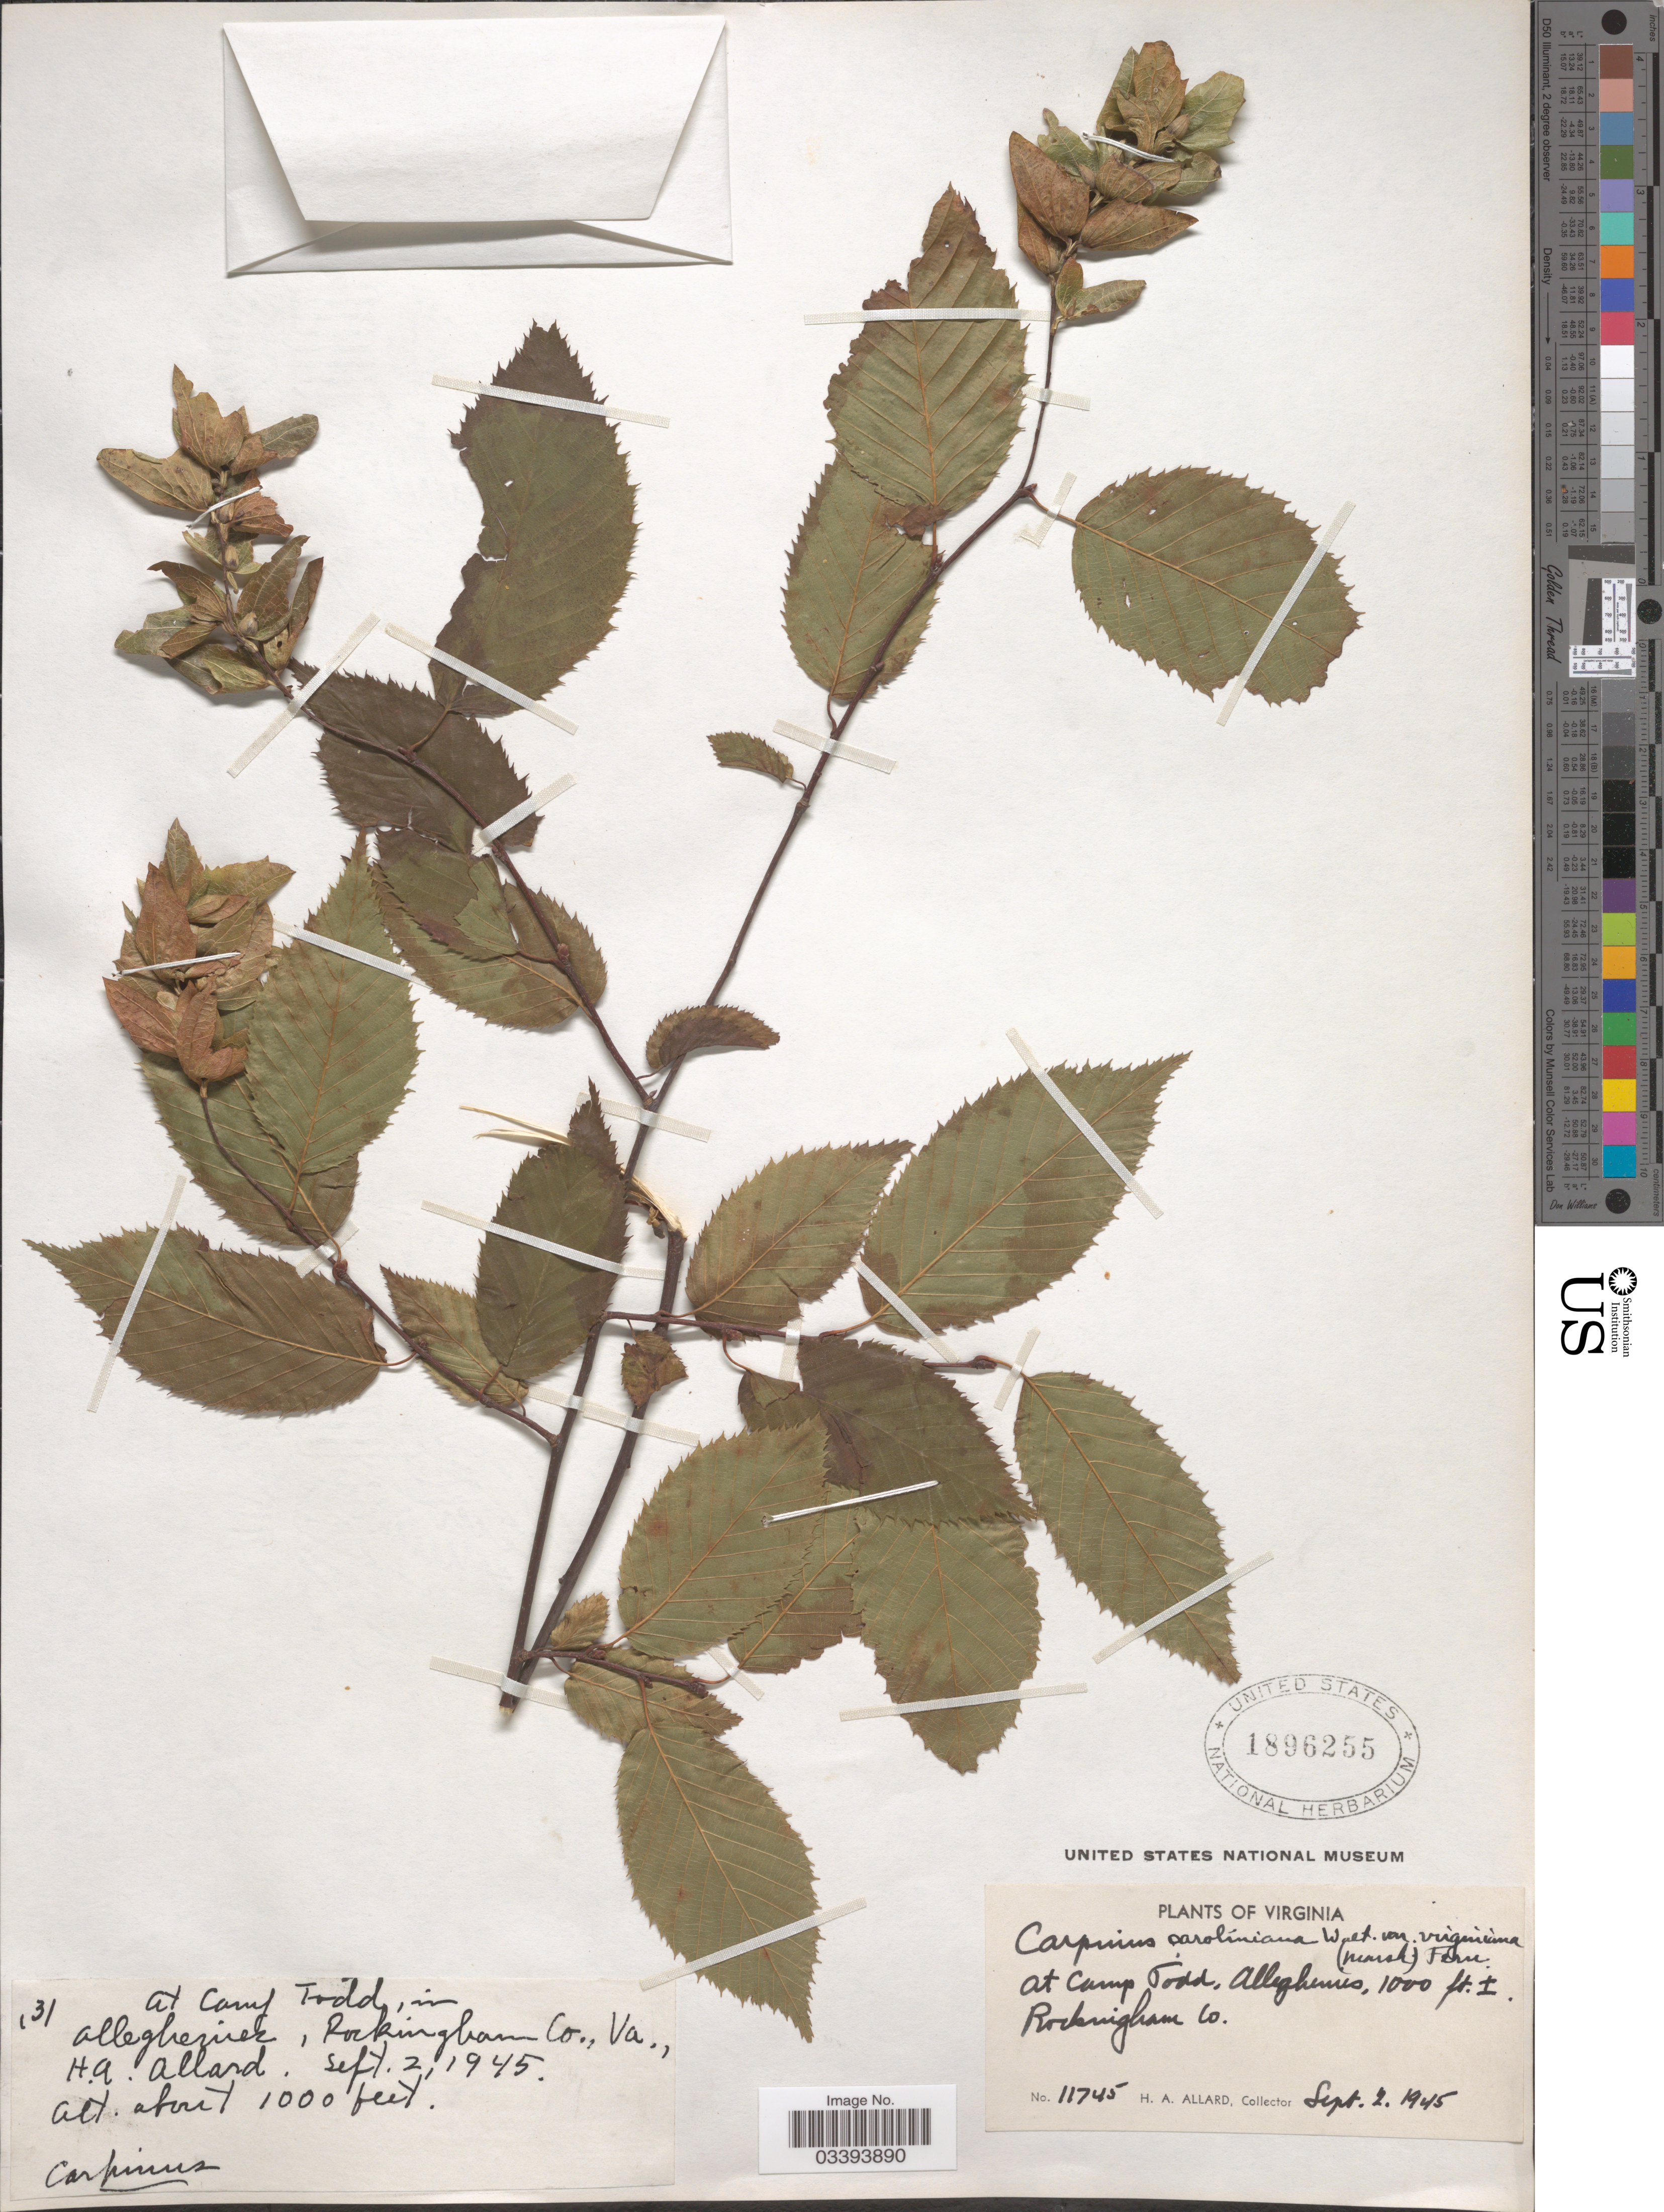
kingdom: Plantae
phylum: Tracheophyta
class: Magnoliopsida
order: Fagales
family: Betulaceae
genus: Carpinus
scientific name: Carpinus caroliniana subsp. virginiana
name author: (Marshall) Furlow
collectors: H. A. Allard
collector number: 11745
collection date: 1945-09-02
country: United States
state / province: Virginia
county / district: Rockingham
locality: At Camp Todd, in Alleghenies.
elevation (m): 305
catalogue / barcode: US 1896255